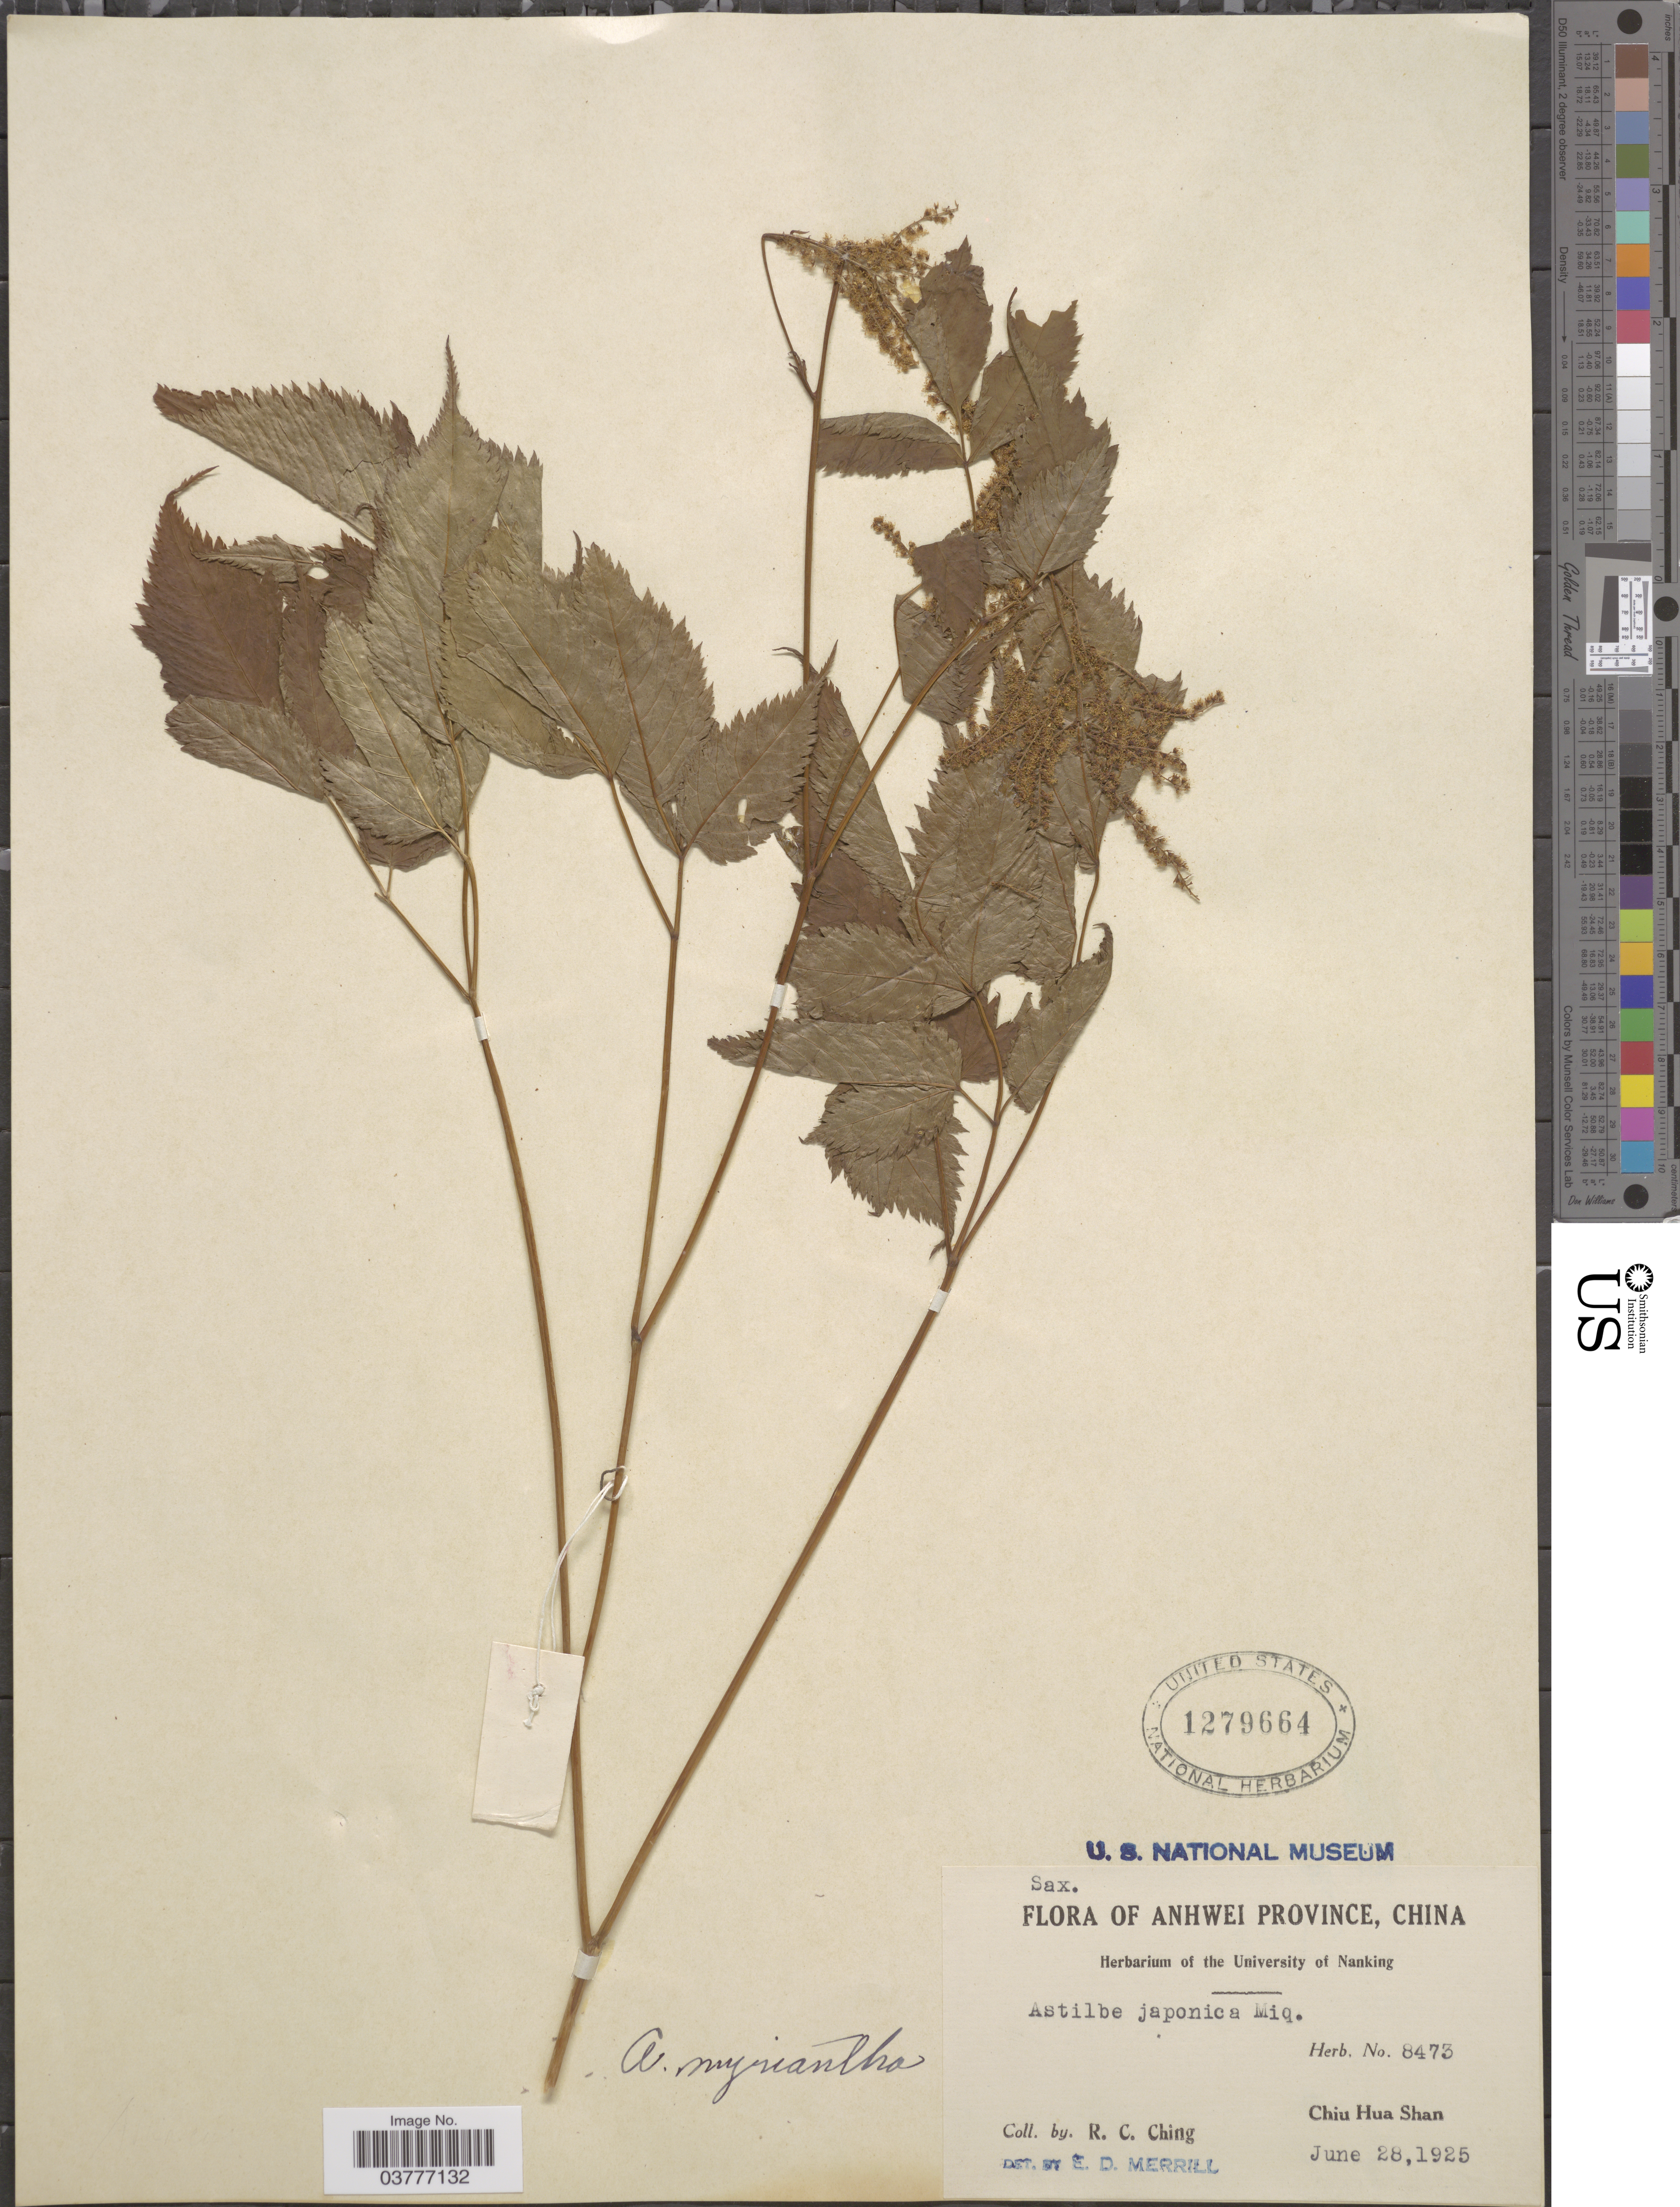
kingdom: Plantae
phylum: Tracheophyta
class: Magnoliopsida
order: Saxifragales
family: Saxifragaceae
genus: Astilbe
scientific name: Astilbe myriantha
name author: Diels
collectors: R. C. Ching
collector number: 8473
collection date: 1925-06-28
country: China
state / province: Anhui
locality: Anhwei Province. Chiu Hua Shan.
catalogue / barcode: US 1279664